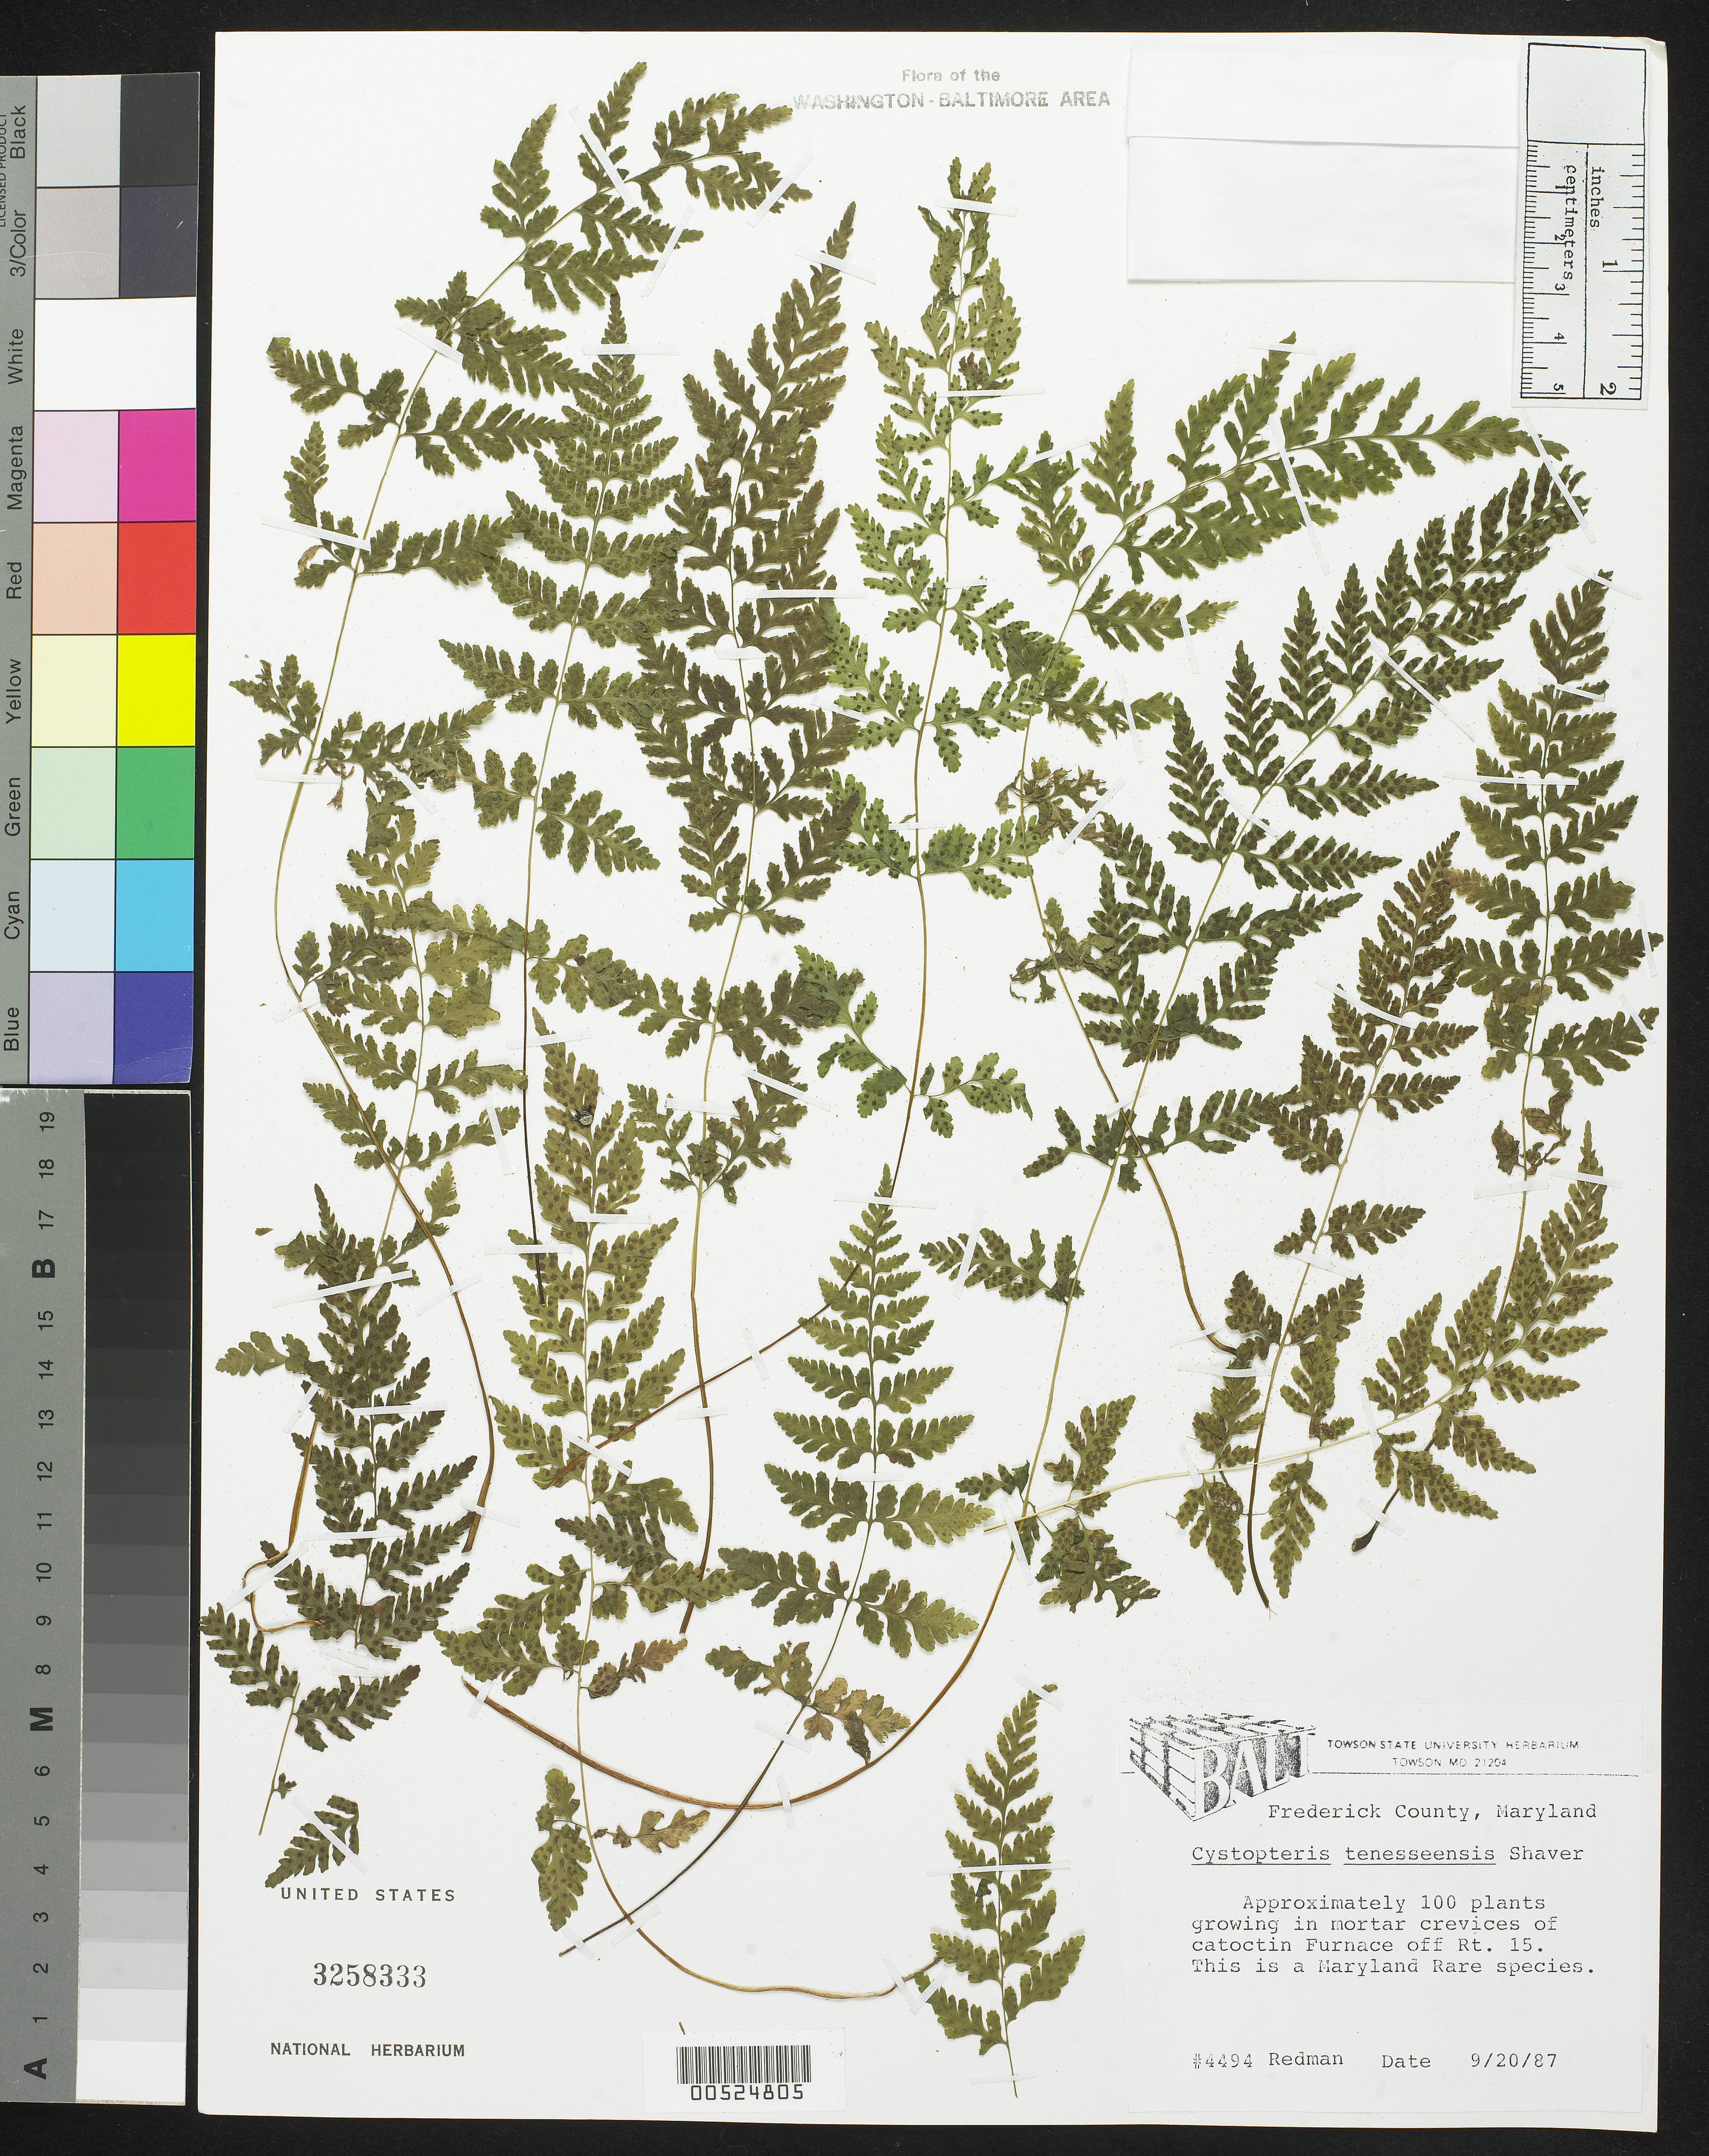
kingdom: Plantae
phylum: Tracheophyta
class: Polypodiopsida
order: Polypodiales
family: Cystopteridaceae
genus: Cystopteris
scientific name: Cystopteris tennesseensis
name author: Shaver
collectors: Redman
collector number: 4494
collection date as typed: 20 Sep 1987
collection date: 1987-09-20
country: United States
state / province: Maryland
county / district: Frederick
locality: Catoctin Furnace, off Rt. 15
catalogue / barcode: US 3258333